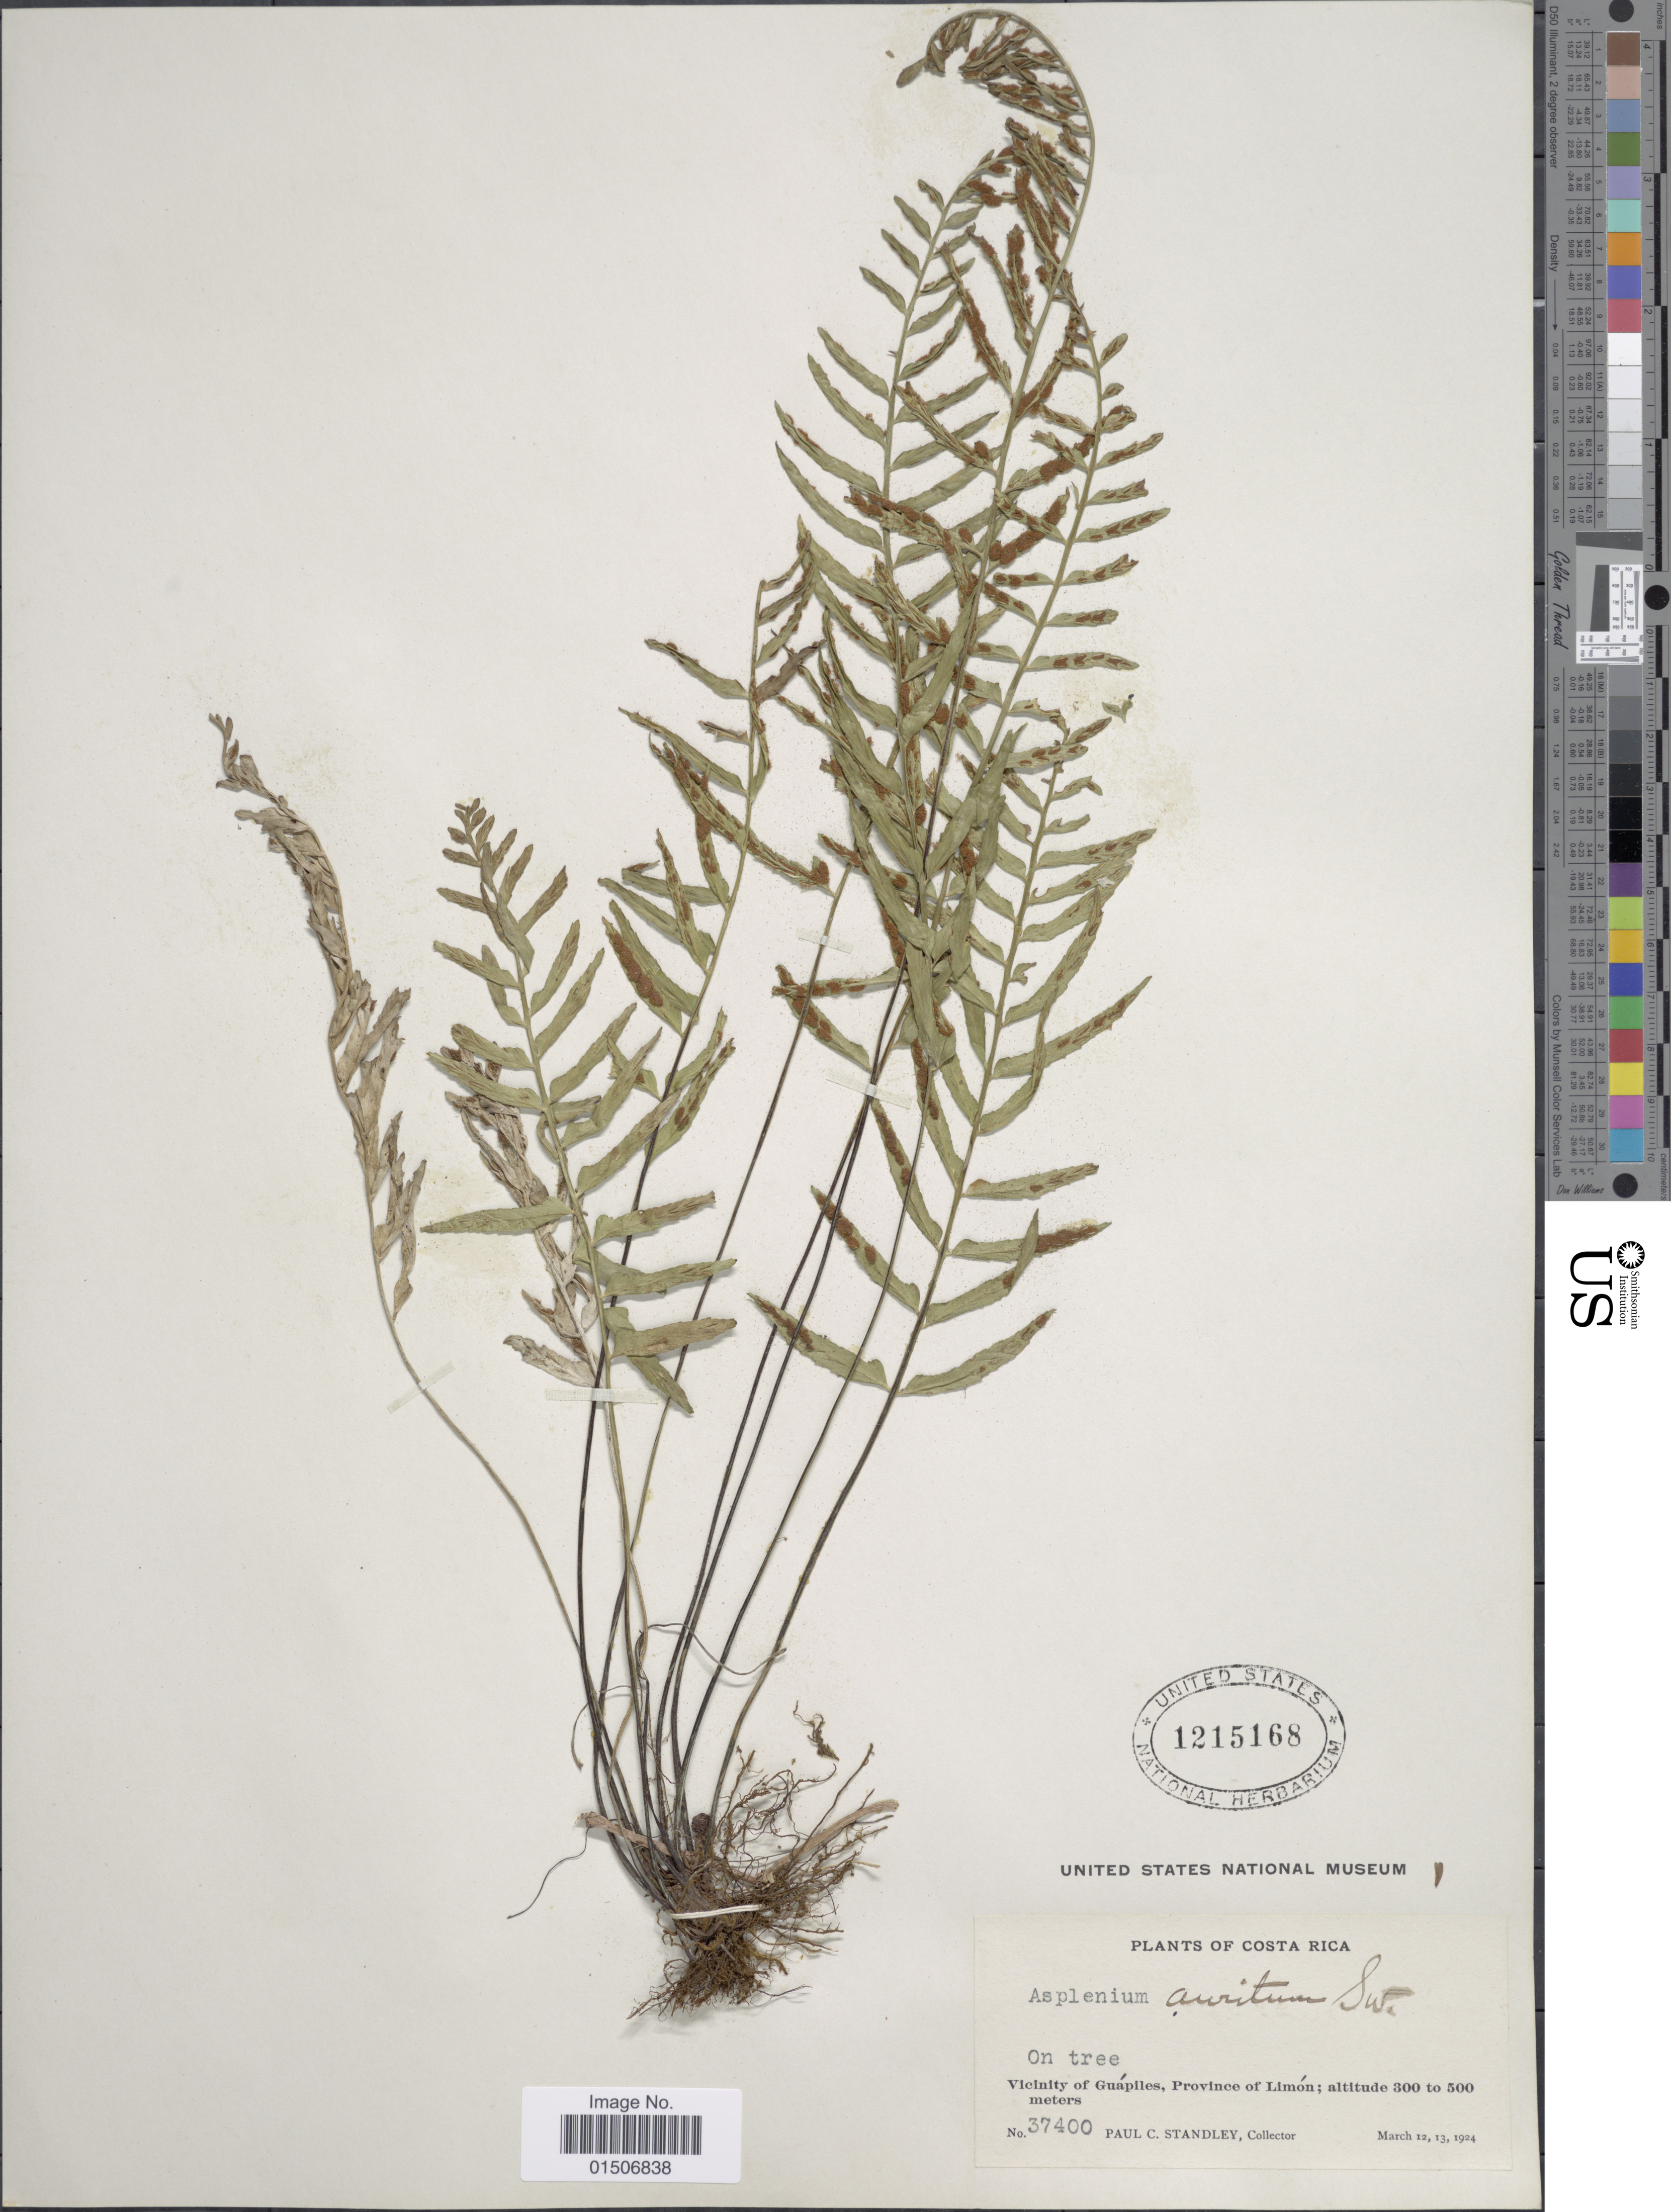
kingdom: Plantae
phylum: Tracheophyta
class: Polypodiopsida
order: Polypodiales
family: Aspleniaceae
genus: Asplenium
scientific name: Asplenium levyi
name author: E. Fourn.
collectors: P. C. Standley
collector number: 37400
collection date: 1924-03-12/1924-03-13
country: Costa Rica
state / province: Limón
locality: On tree, Vicinity of Guápiles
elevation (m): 300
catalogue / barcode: US 1215168